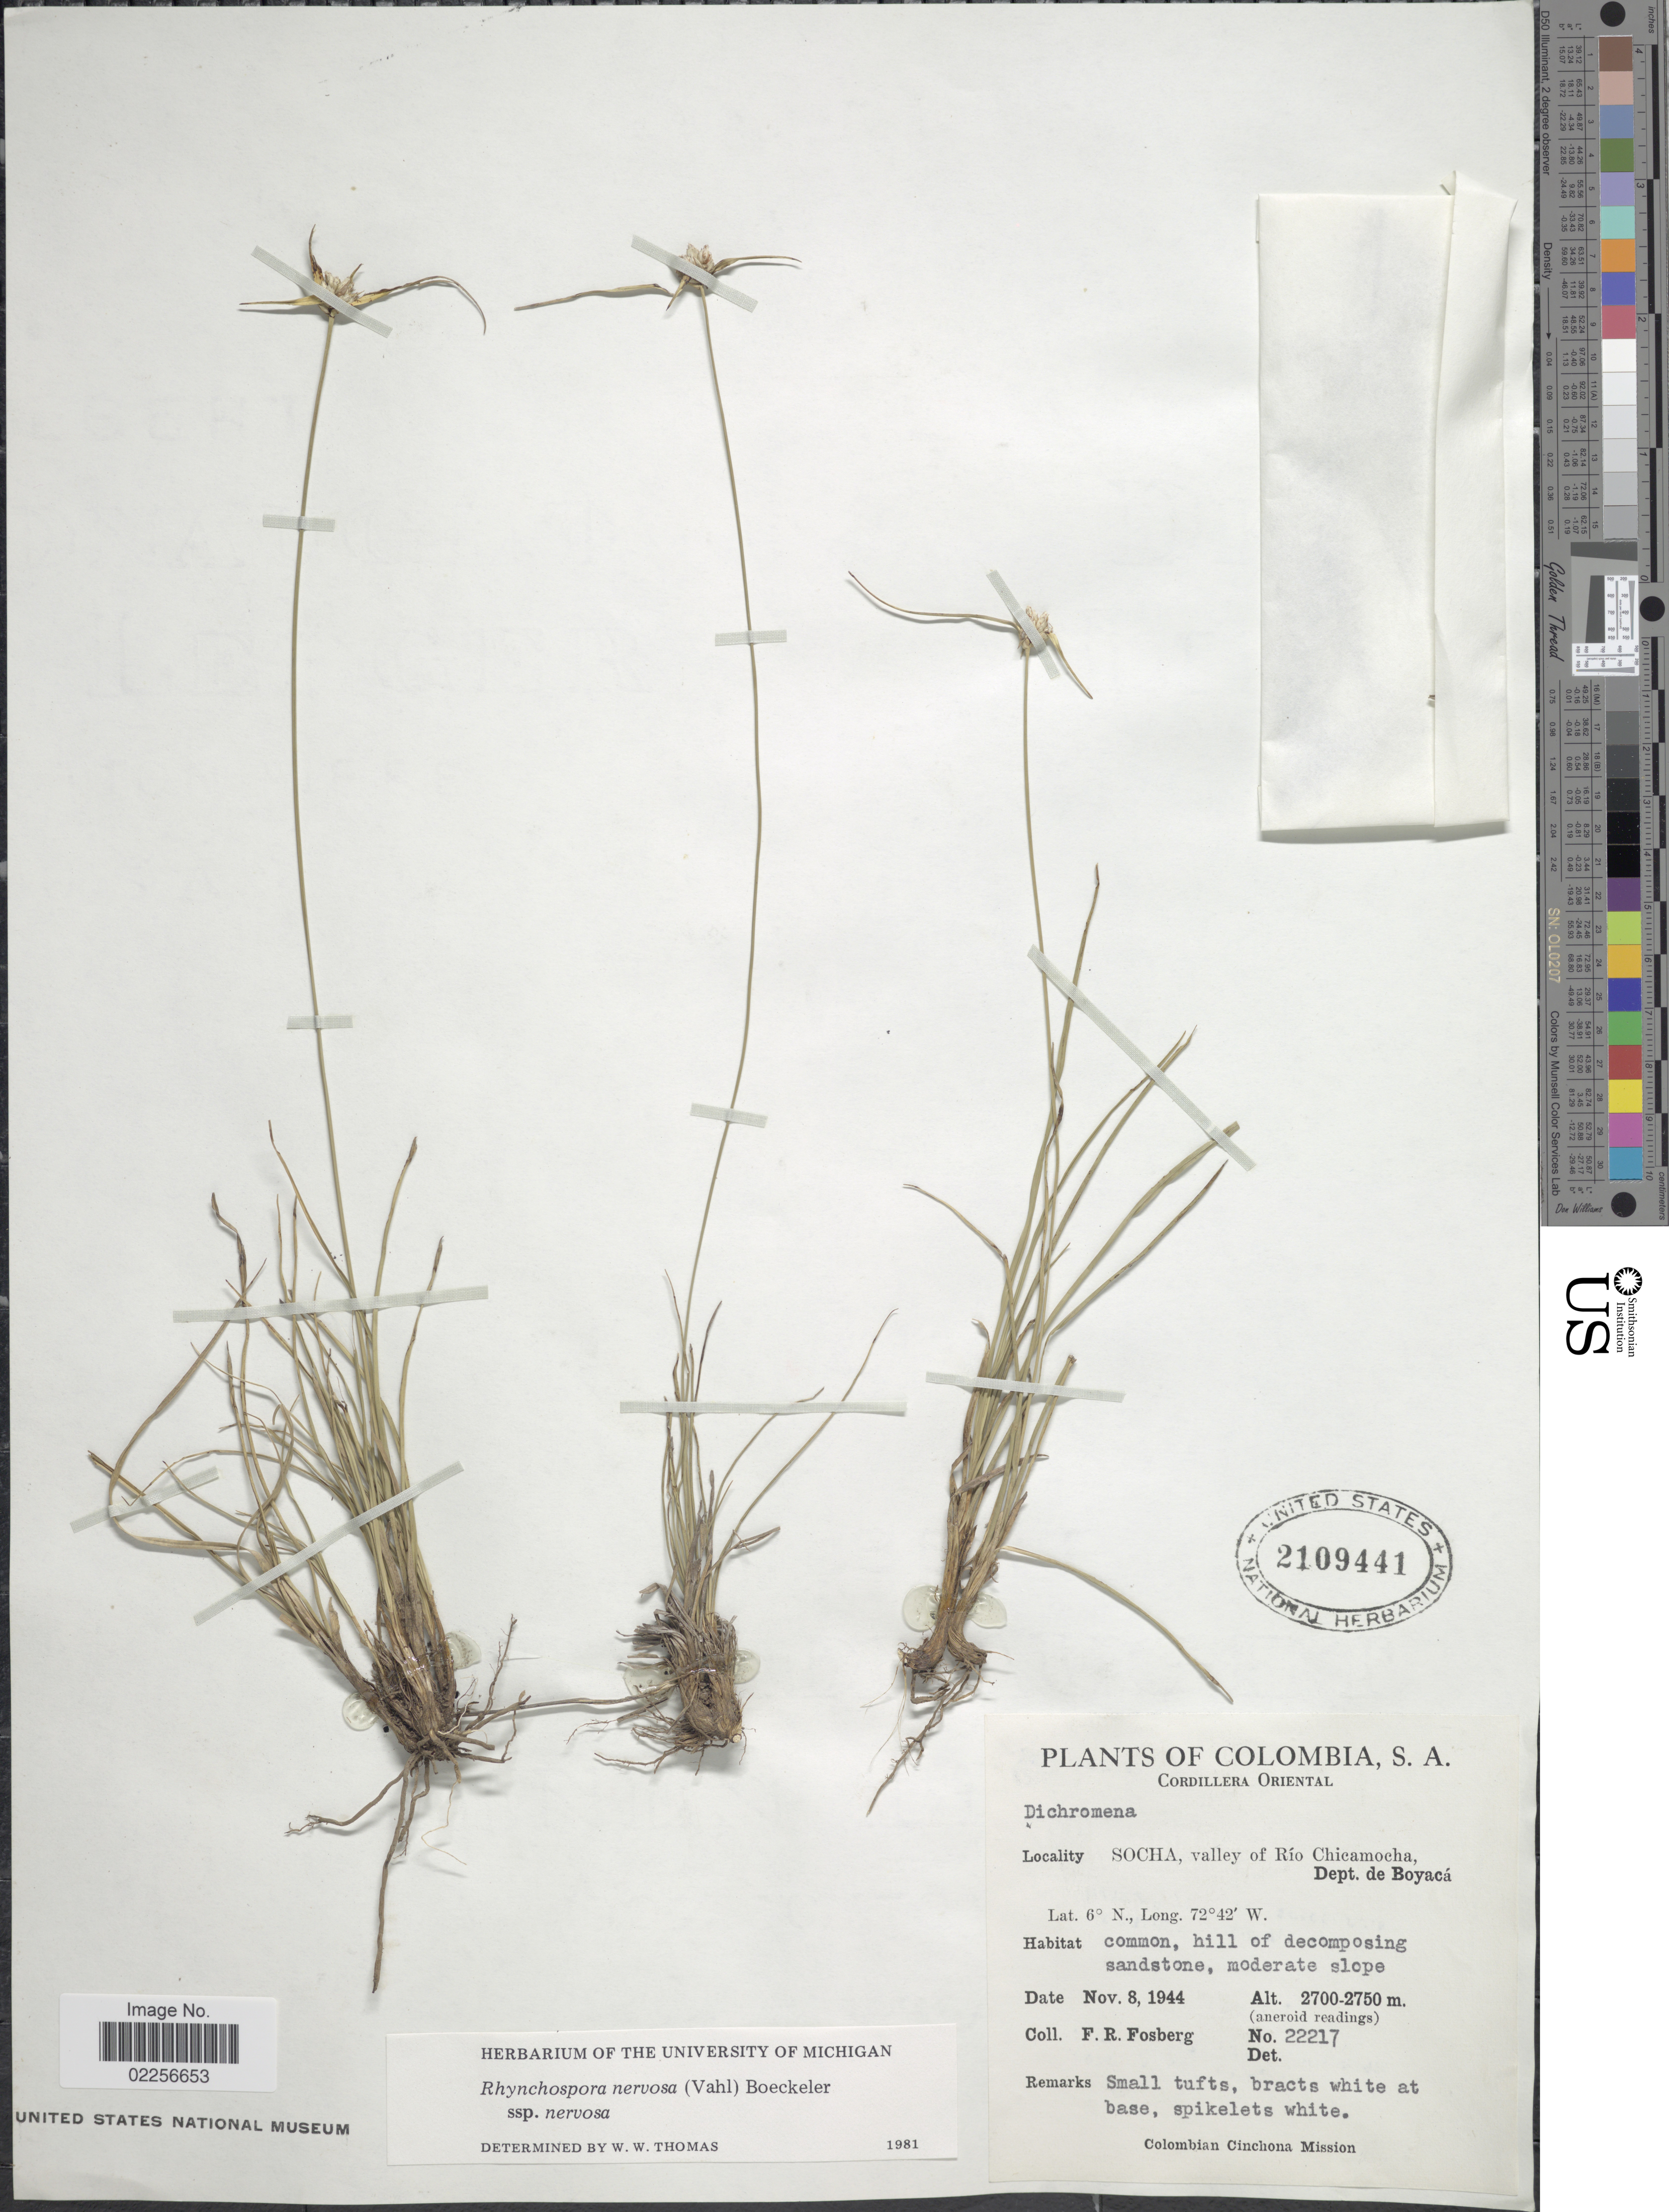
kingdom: Plantae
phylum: Tracheophyta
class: Liliopsida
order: Poales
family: Cyperaceae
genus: Rhynchospora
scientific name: Rhynchospora nervosa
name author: (Vahl) Boeckeler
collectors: F. R. Fosberg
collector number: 22217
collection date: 1944-11-08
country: Colombia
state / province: Boyacá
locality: Cordillera Oriental, Socha, Valley of Rio Chicamocha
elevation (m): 2700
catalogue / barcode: US 2109441